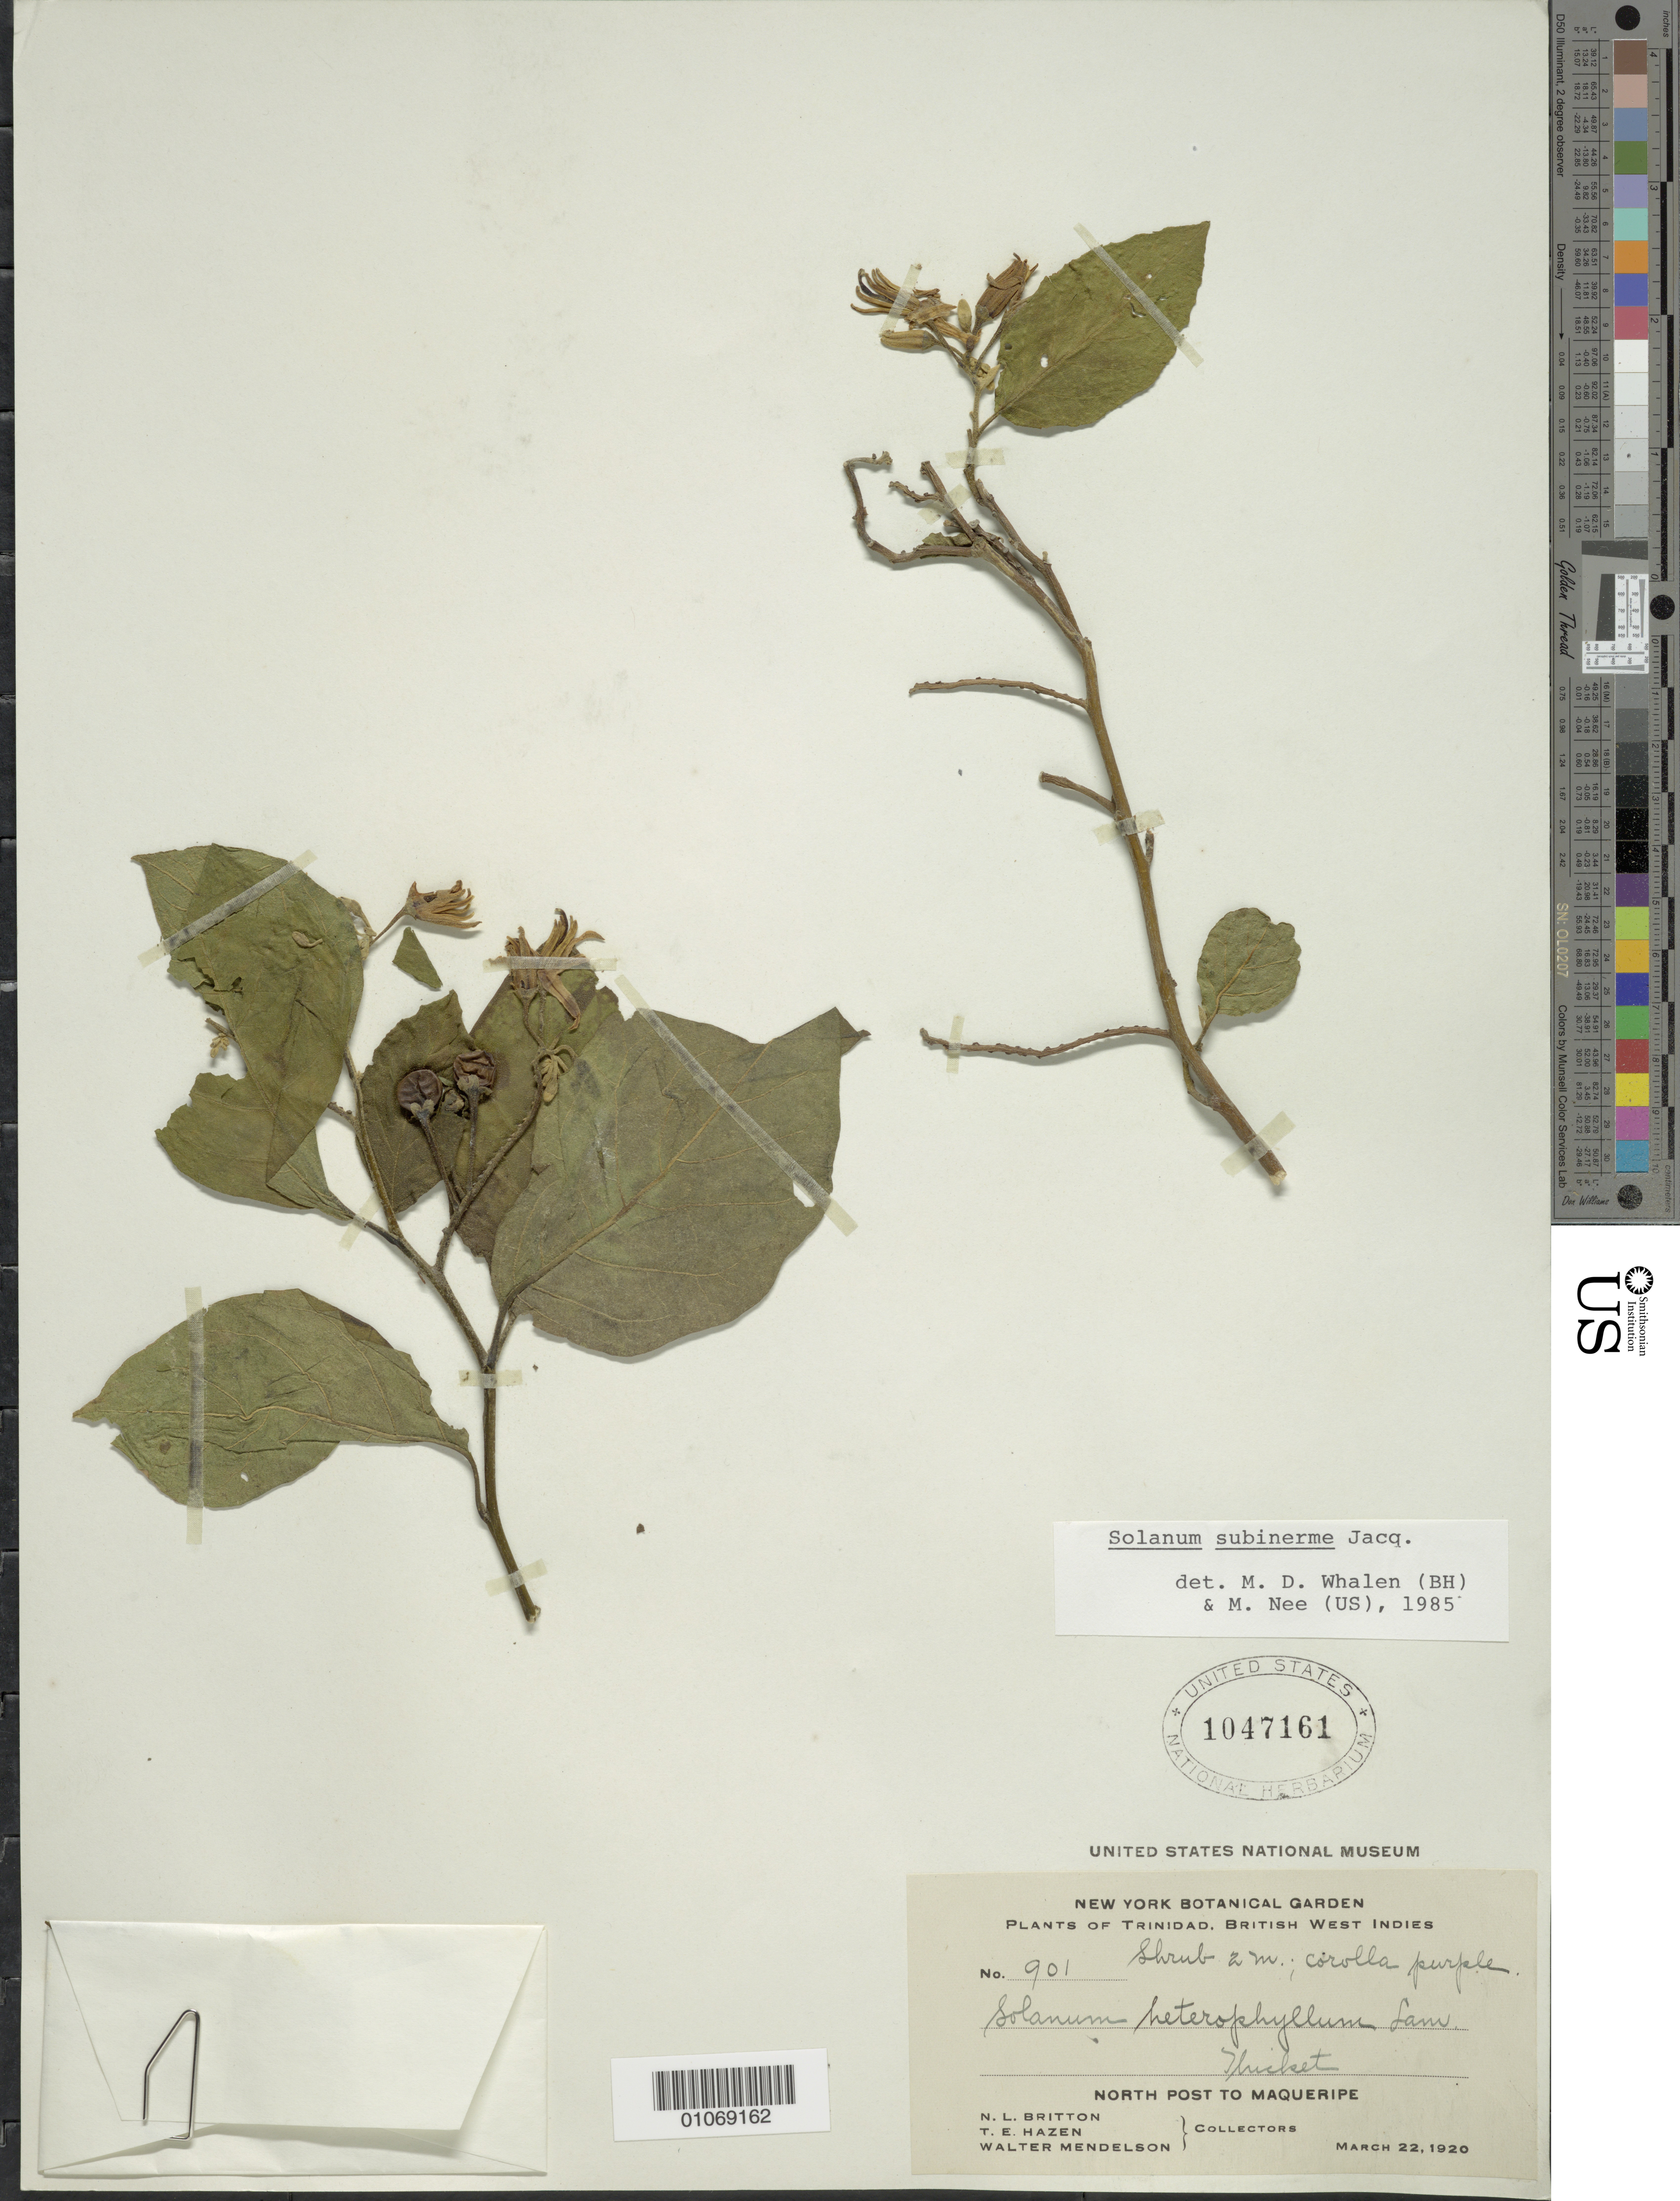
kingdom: Plantae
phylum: Tracheophyta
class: Magnoliopsida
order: Solanales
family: Solanaceae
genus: Solanum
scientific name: Solanum subinerme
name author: Jacq.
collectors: N. Britton, T. E. Hazen & W. Mendelson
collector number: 901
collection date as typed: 22 Mar 1920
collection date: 1920-03-22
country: Trinidad and Tobago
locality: North Post to Maqueripe. Thicket.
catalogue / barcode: US 1047161